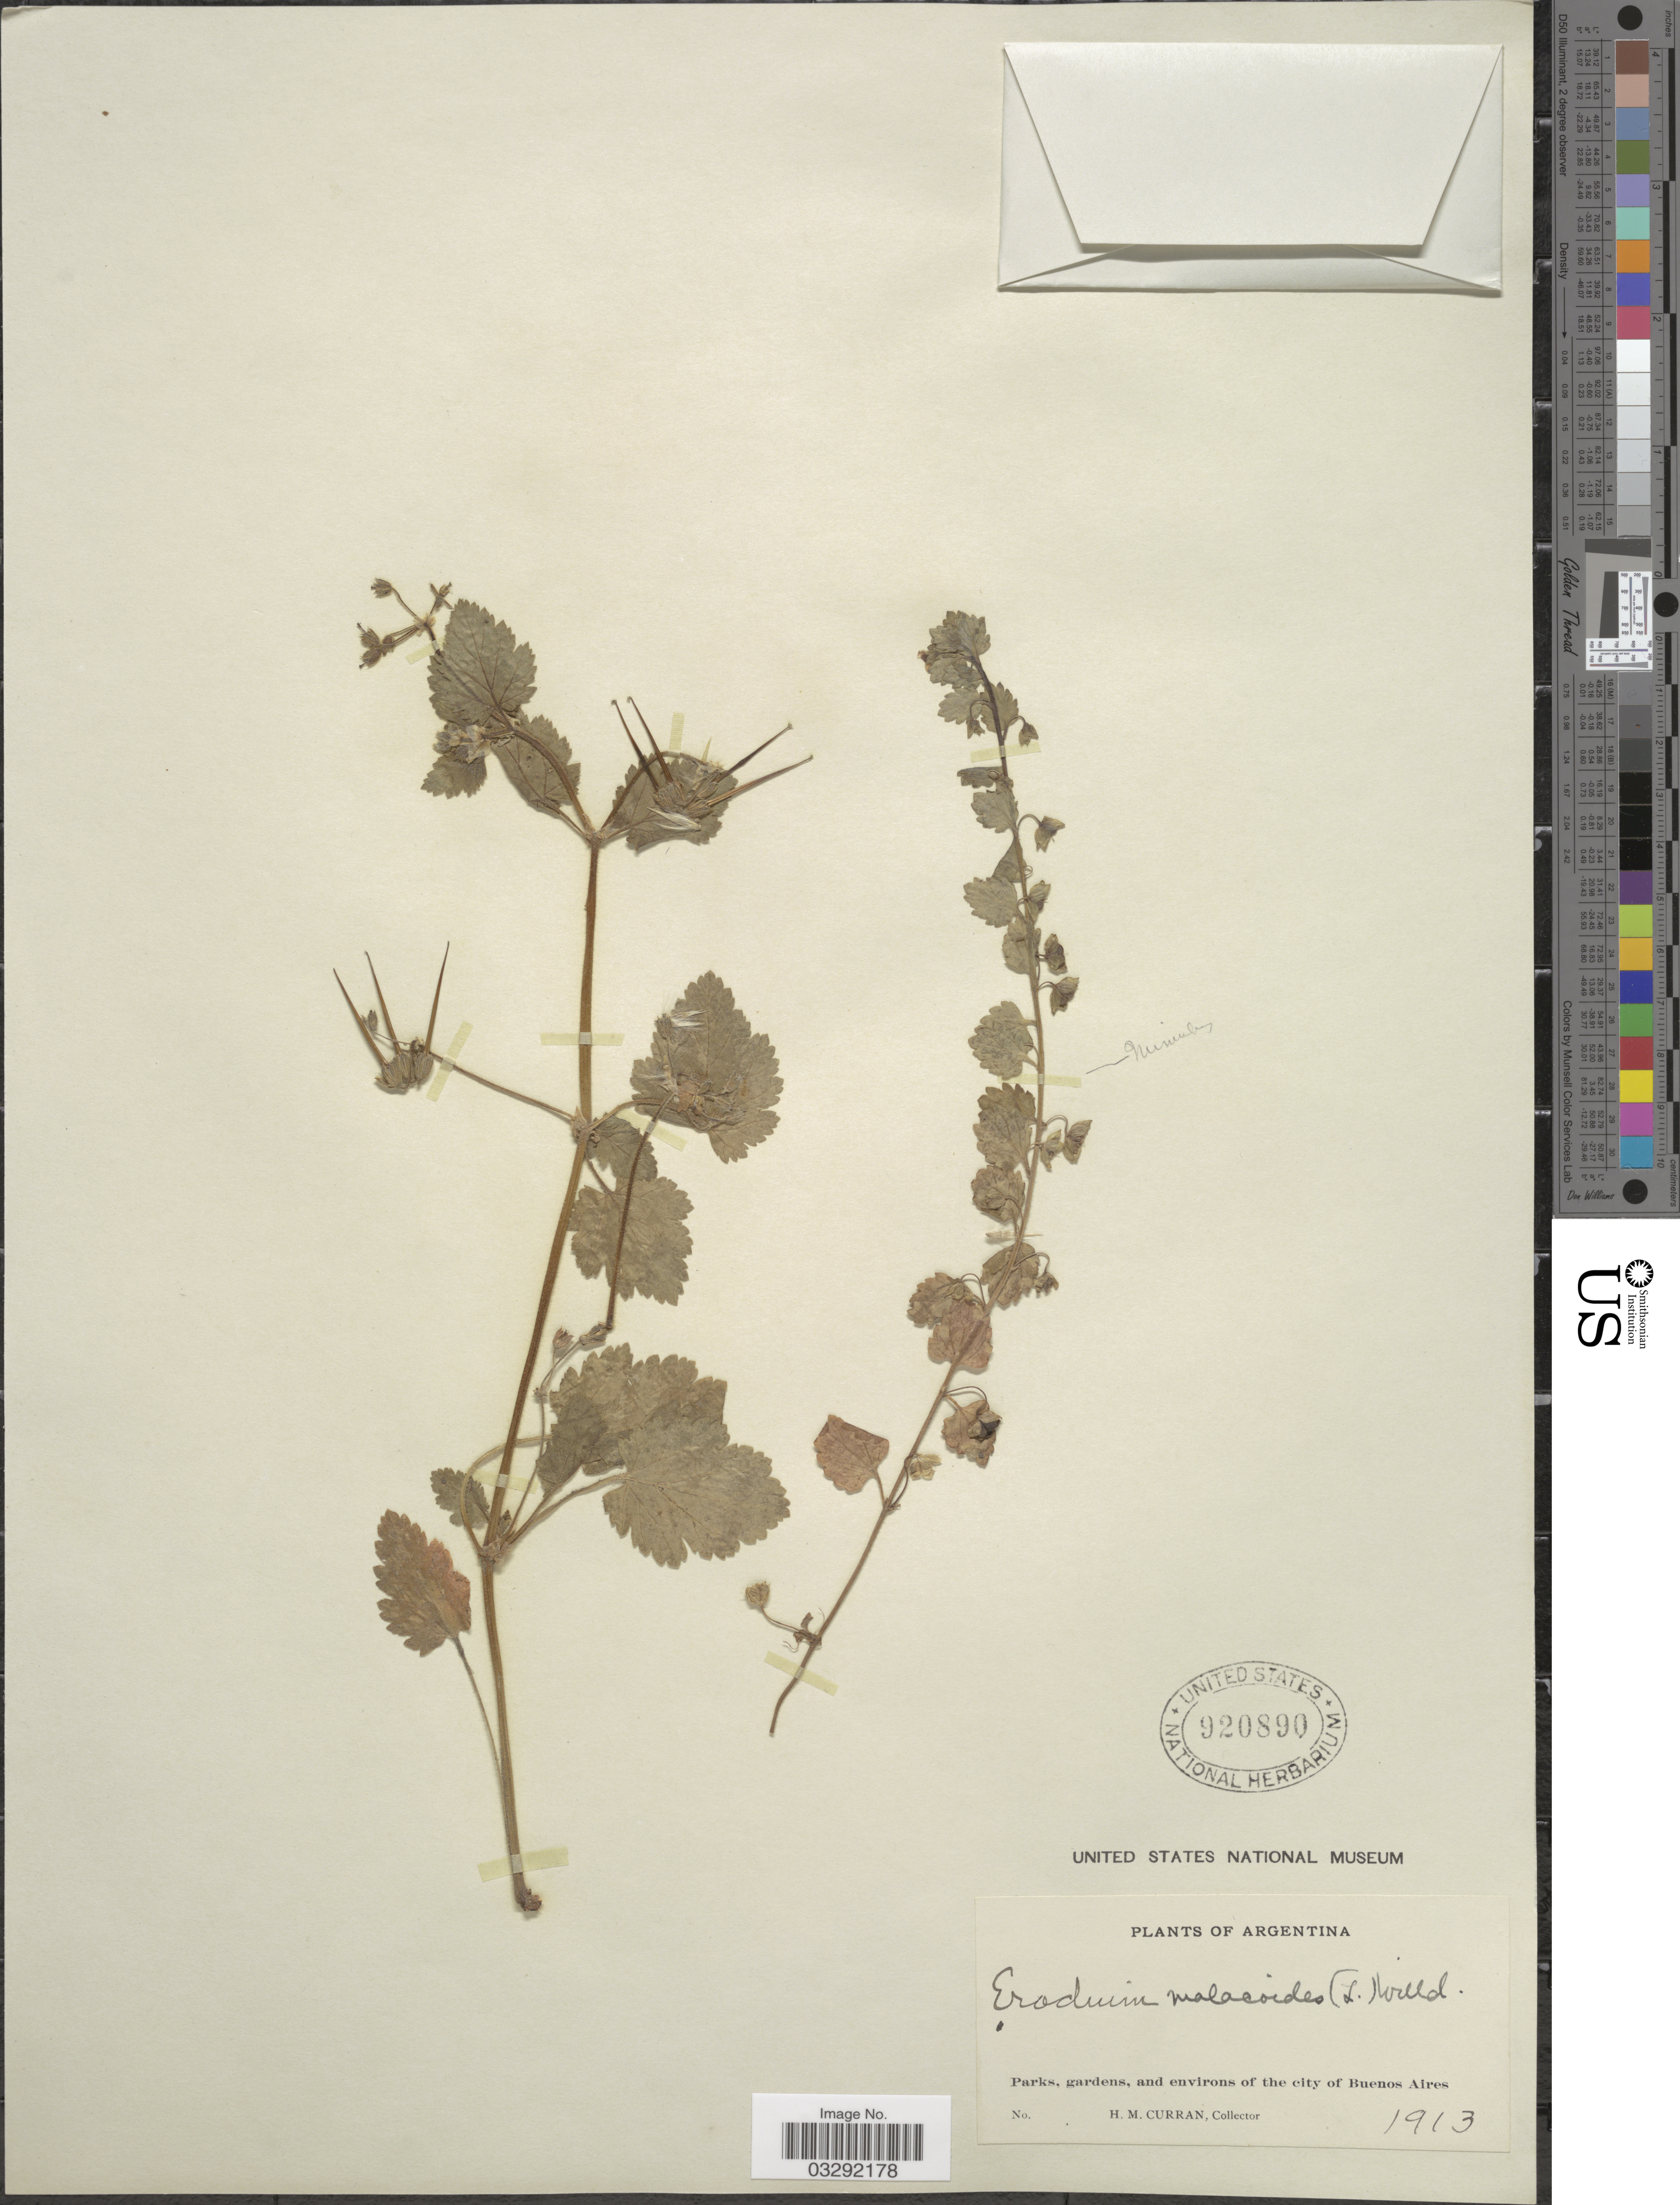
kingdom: Plantae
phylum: Tracheophyta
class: Magnoliopsida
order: Geraniales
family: Geraniaceae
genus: Erodium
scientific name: Erodium malacoides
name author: (L.) L'Hér.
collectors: H. M. Curran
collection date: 1913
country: Argentina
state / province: Buenos Aires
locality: Parks, gardens, and environs of the city of Buenos Aires.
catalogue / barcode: US 920890